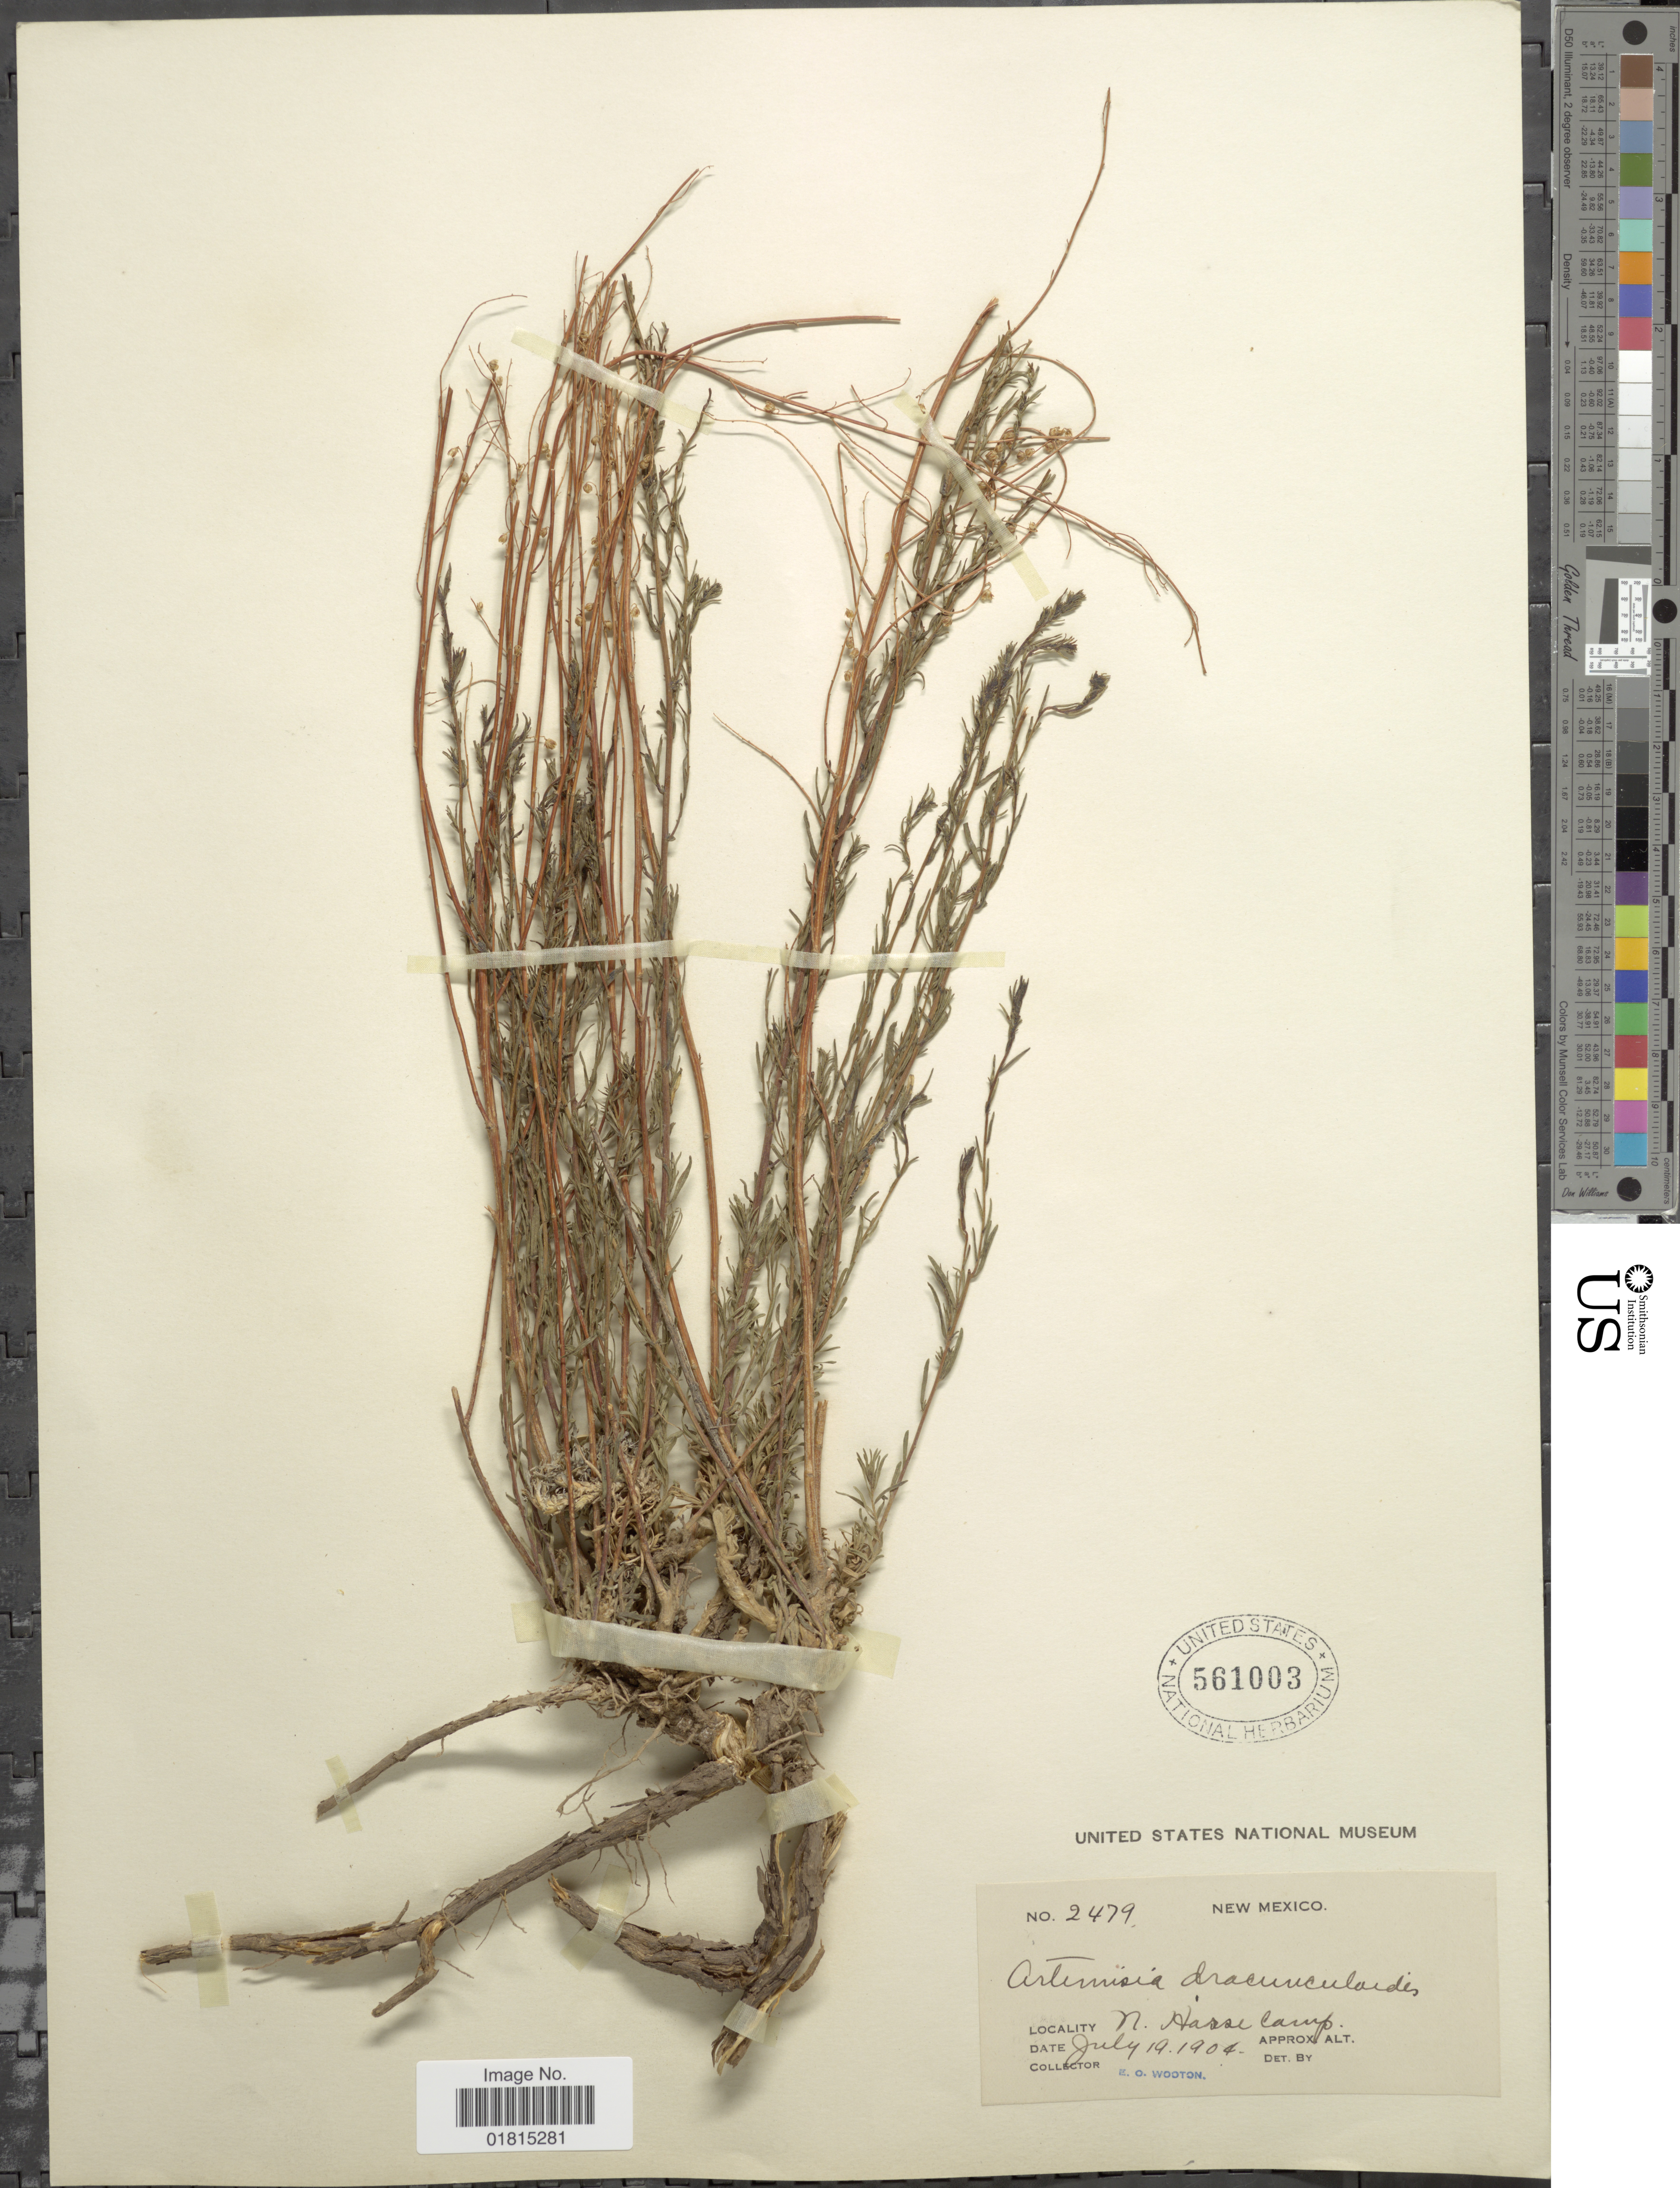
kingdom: Plantae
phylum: Tracheophyta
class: Magnoliopsida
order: Asterales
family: Asteraceae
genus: Artemisia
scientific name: Artemisia dracunculoides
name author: Pursh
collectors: E. O. Wooton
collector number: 2479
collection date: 1904-07-19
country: United States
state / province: New Mexico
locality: N. Hasse Camp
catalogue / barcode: US 561003